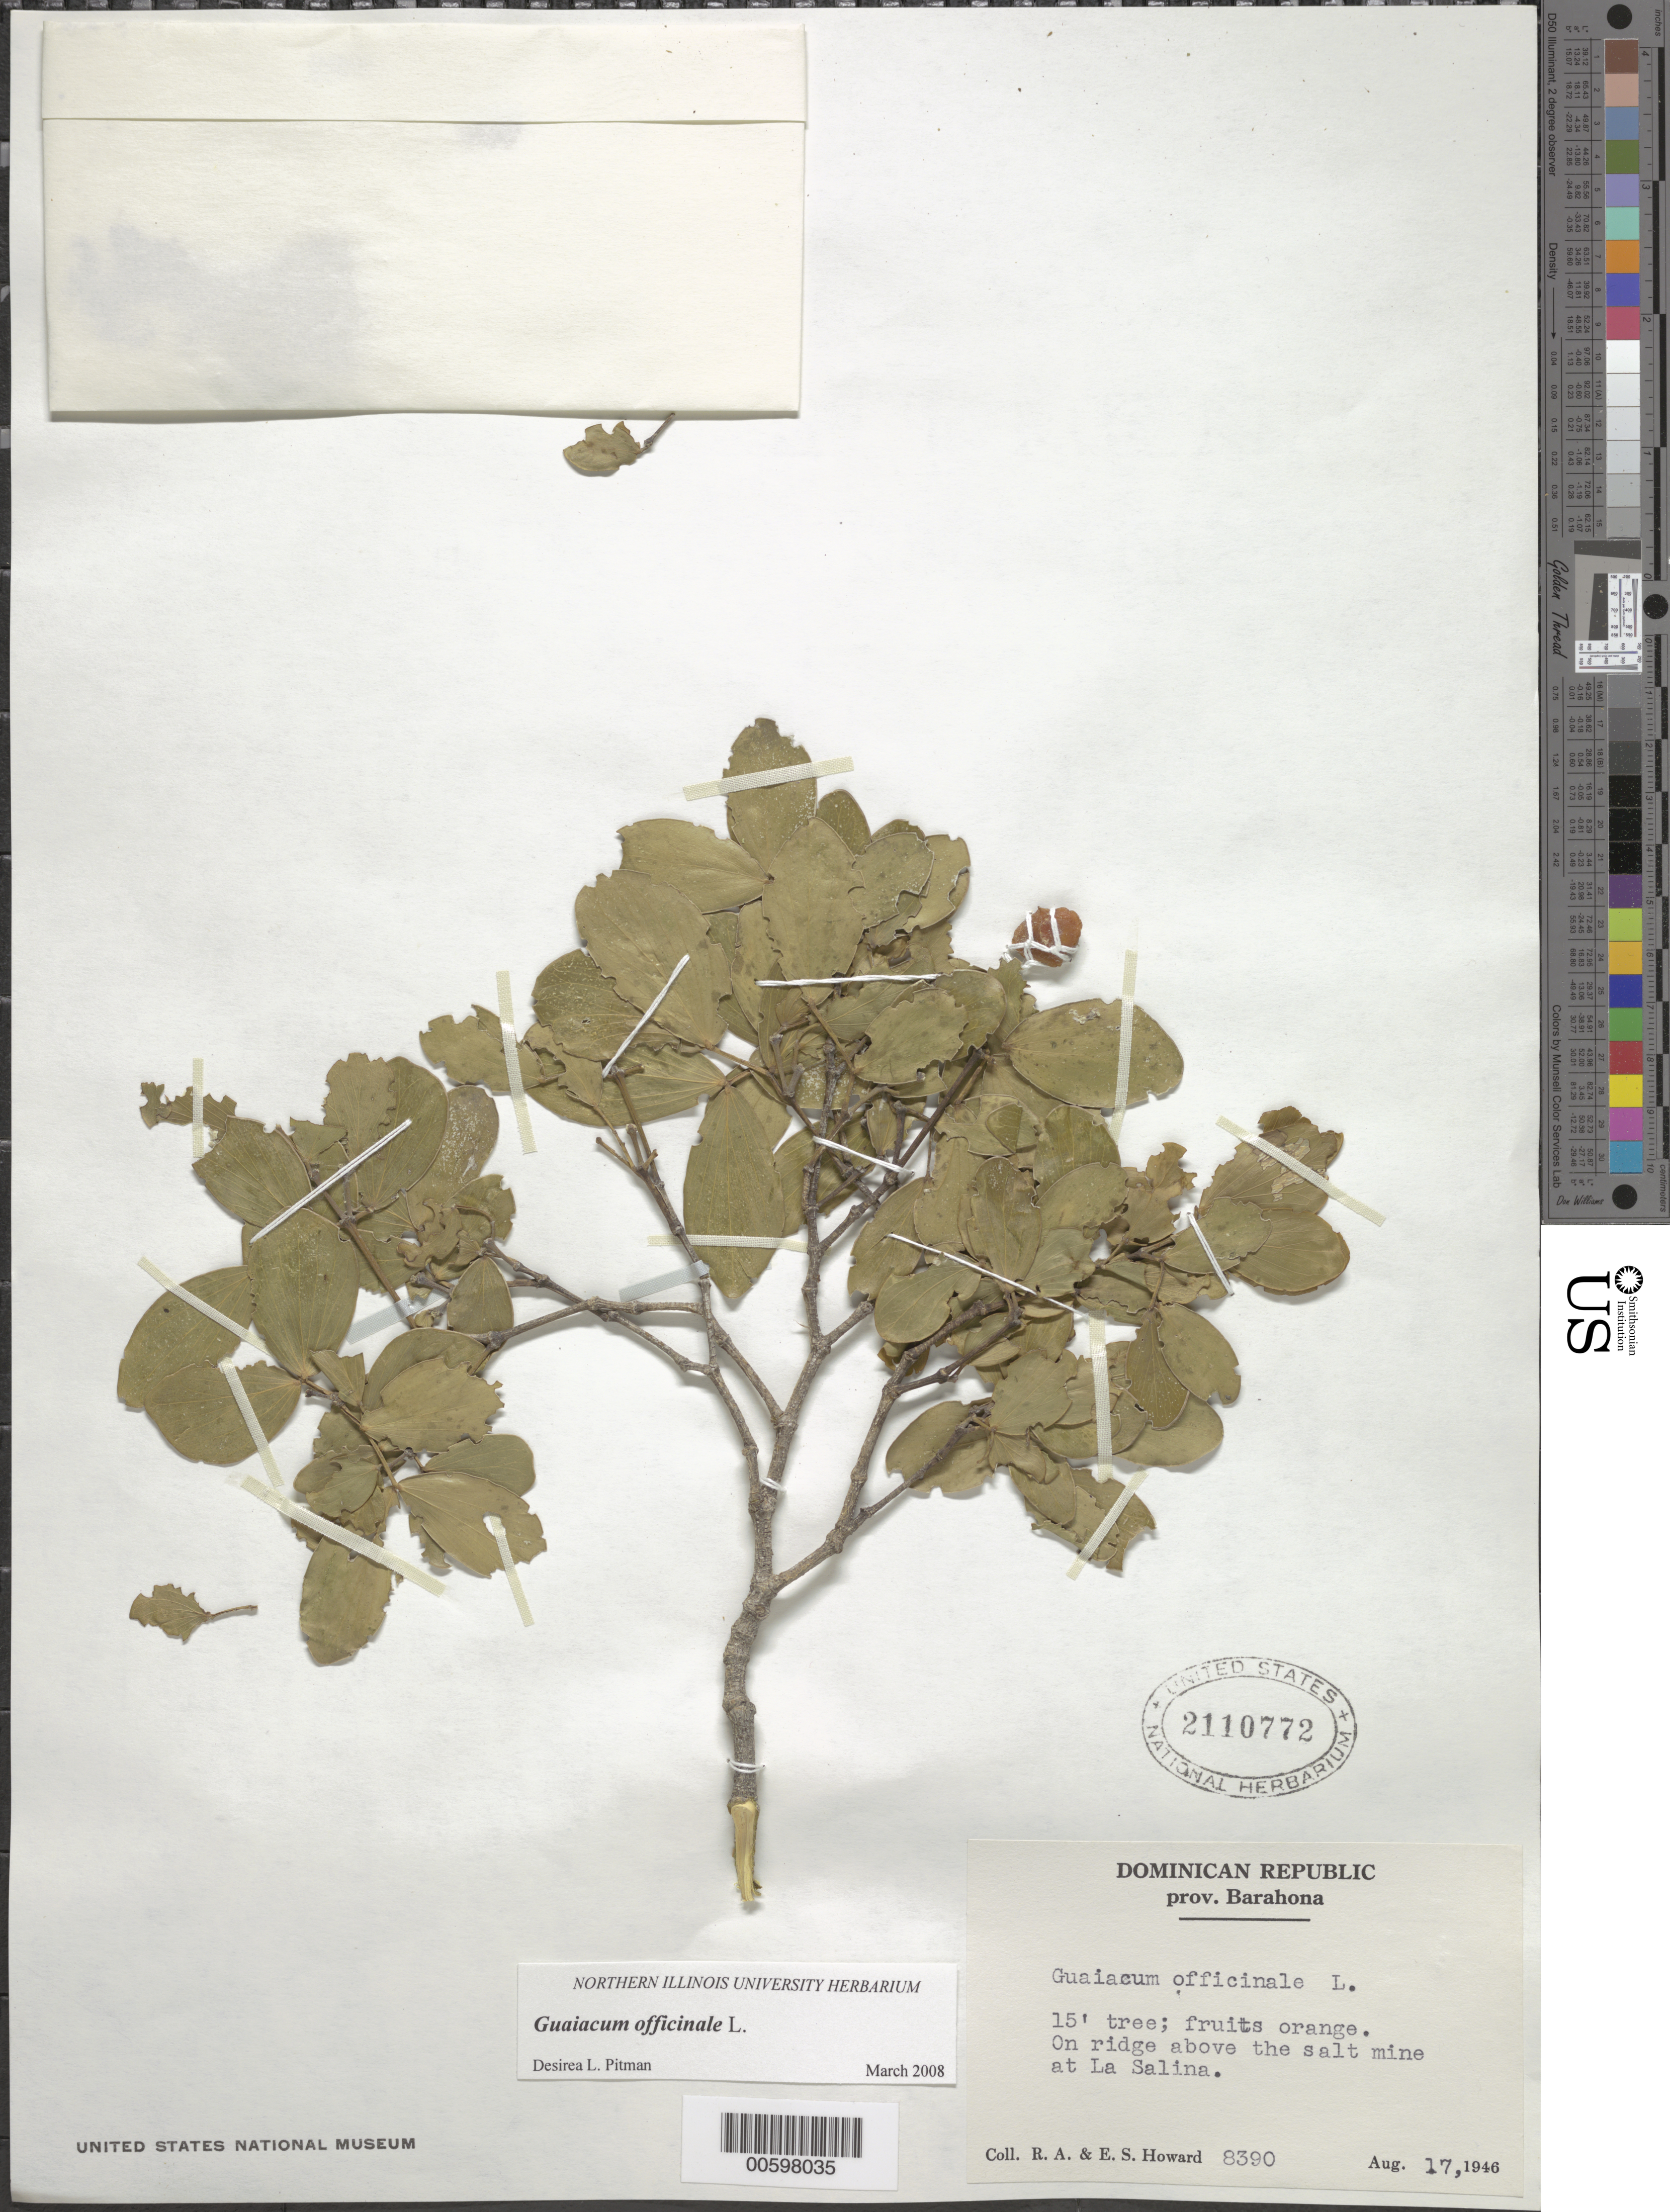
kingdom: Plantae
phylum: Tracheophyta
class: Magnoliopsida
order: Zygophyllales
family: Zygophyllaceae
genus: Guaiacum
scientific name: Guaiacum officinale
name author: L.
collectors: R. A. Howard & E. S. Howard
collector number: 8390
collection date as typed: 17 Aug 1946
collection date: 1946-08-17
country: Dominican Republic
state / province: Barahona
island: Hispaniola Island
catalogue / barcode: US 2110772